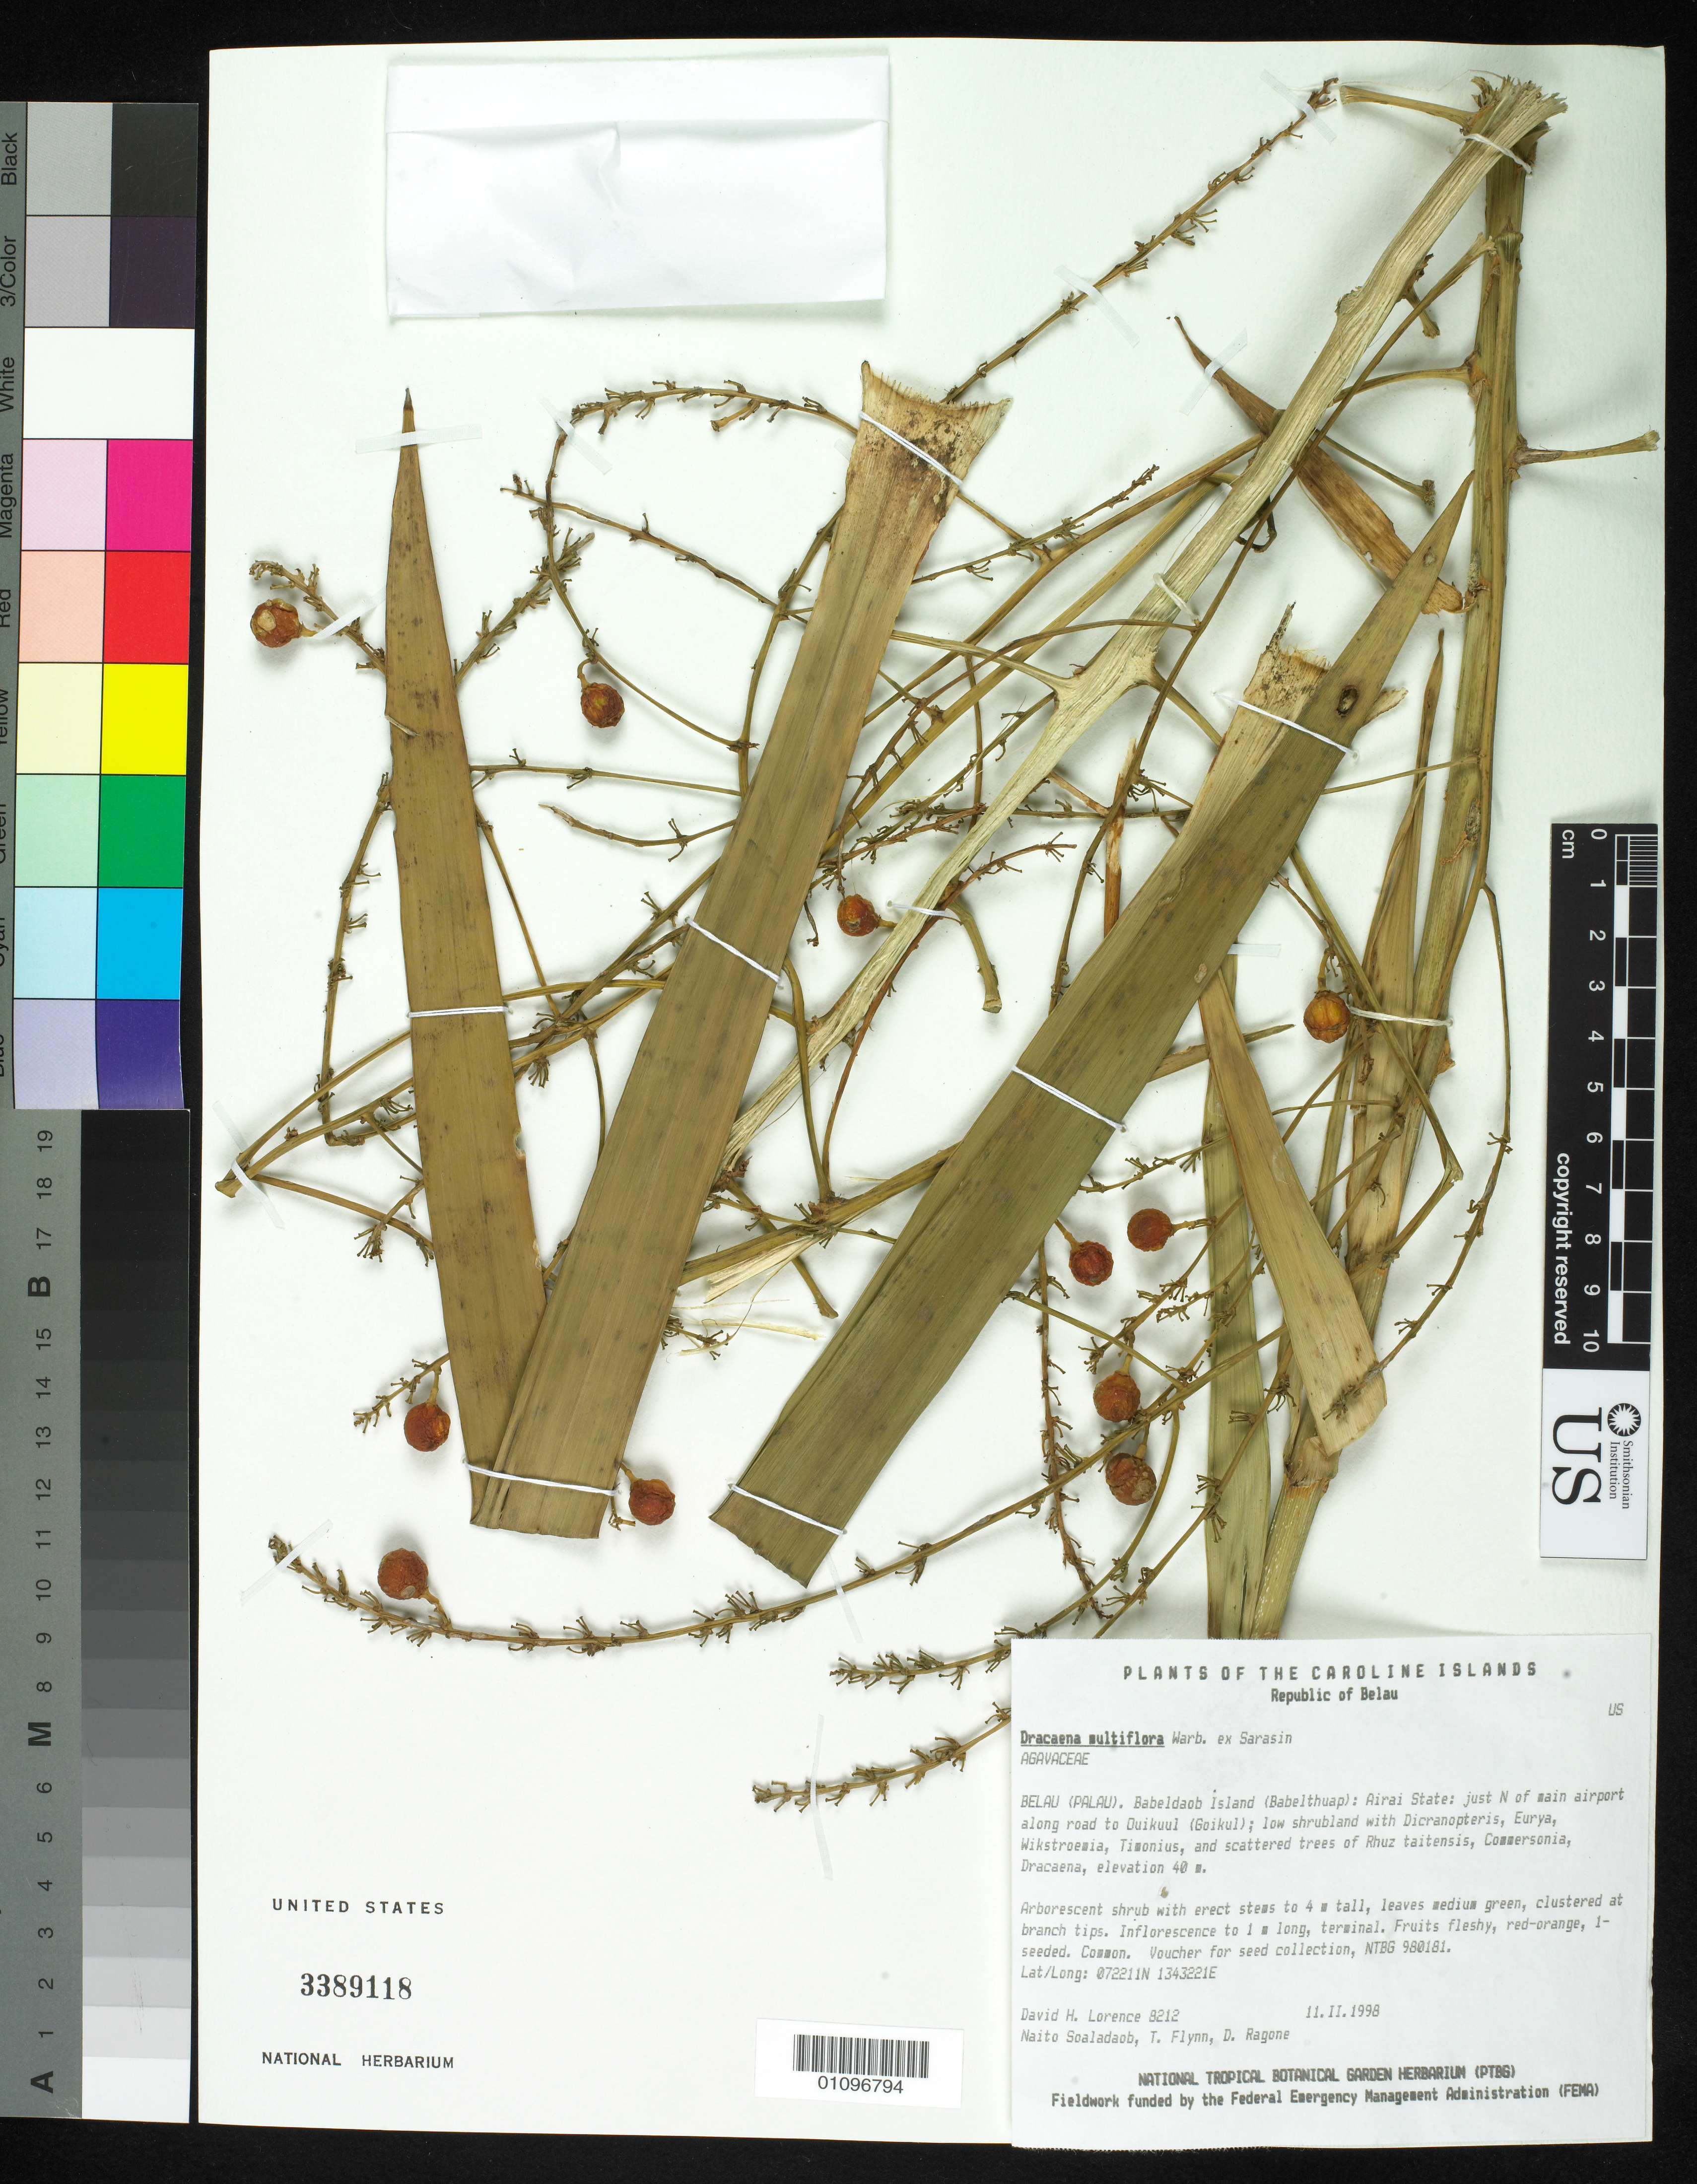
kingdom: Plantae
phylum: Tracheophyta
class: Liliopsida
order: Asparagales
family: Asparagaceae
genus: Dracaena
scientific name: Dracaena multiflora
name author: Warb. ex Sarasin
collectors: N. Soaladaob, T. W. Flynn & D. Ragone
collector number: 8212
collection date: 1998-02-11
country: Palau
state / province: Airai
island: Babeldaob [Babelthuap]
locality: Just N of main airport along road to Ouikuul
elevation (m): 40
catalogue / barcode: US 3389118